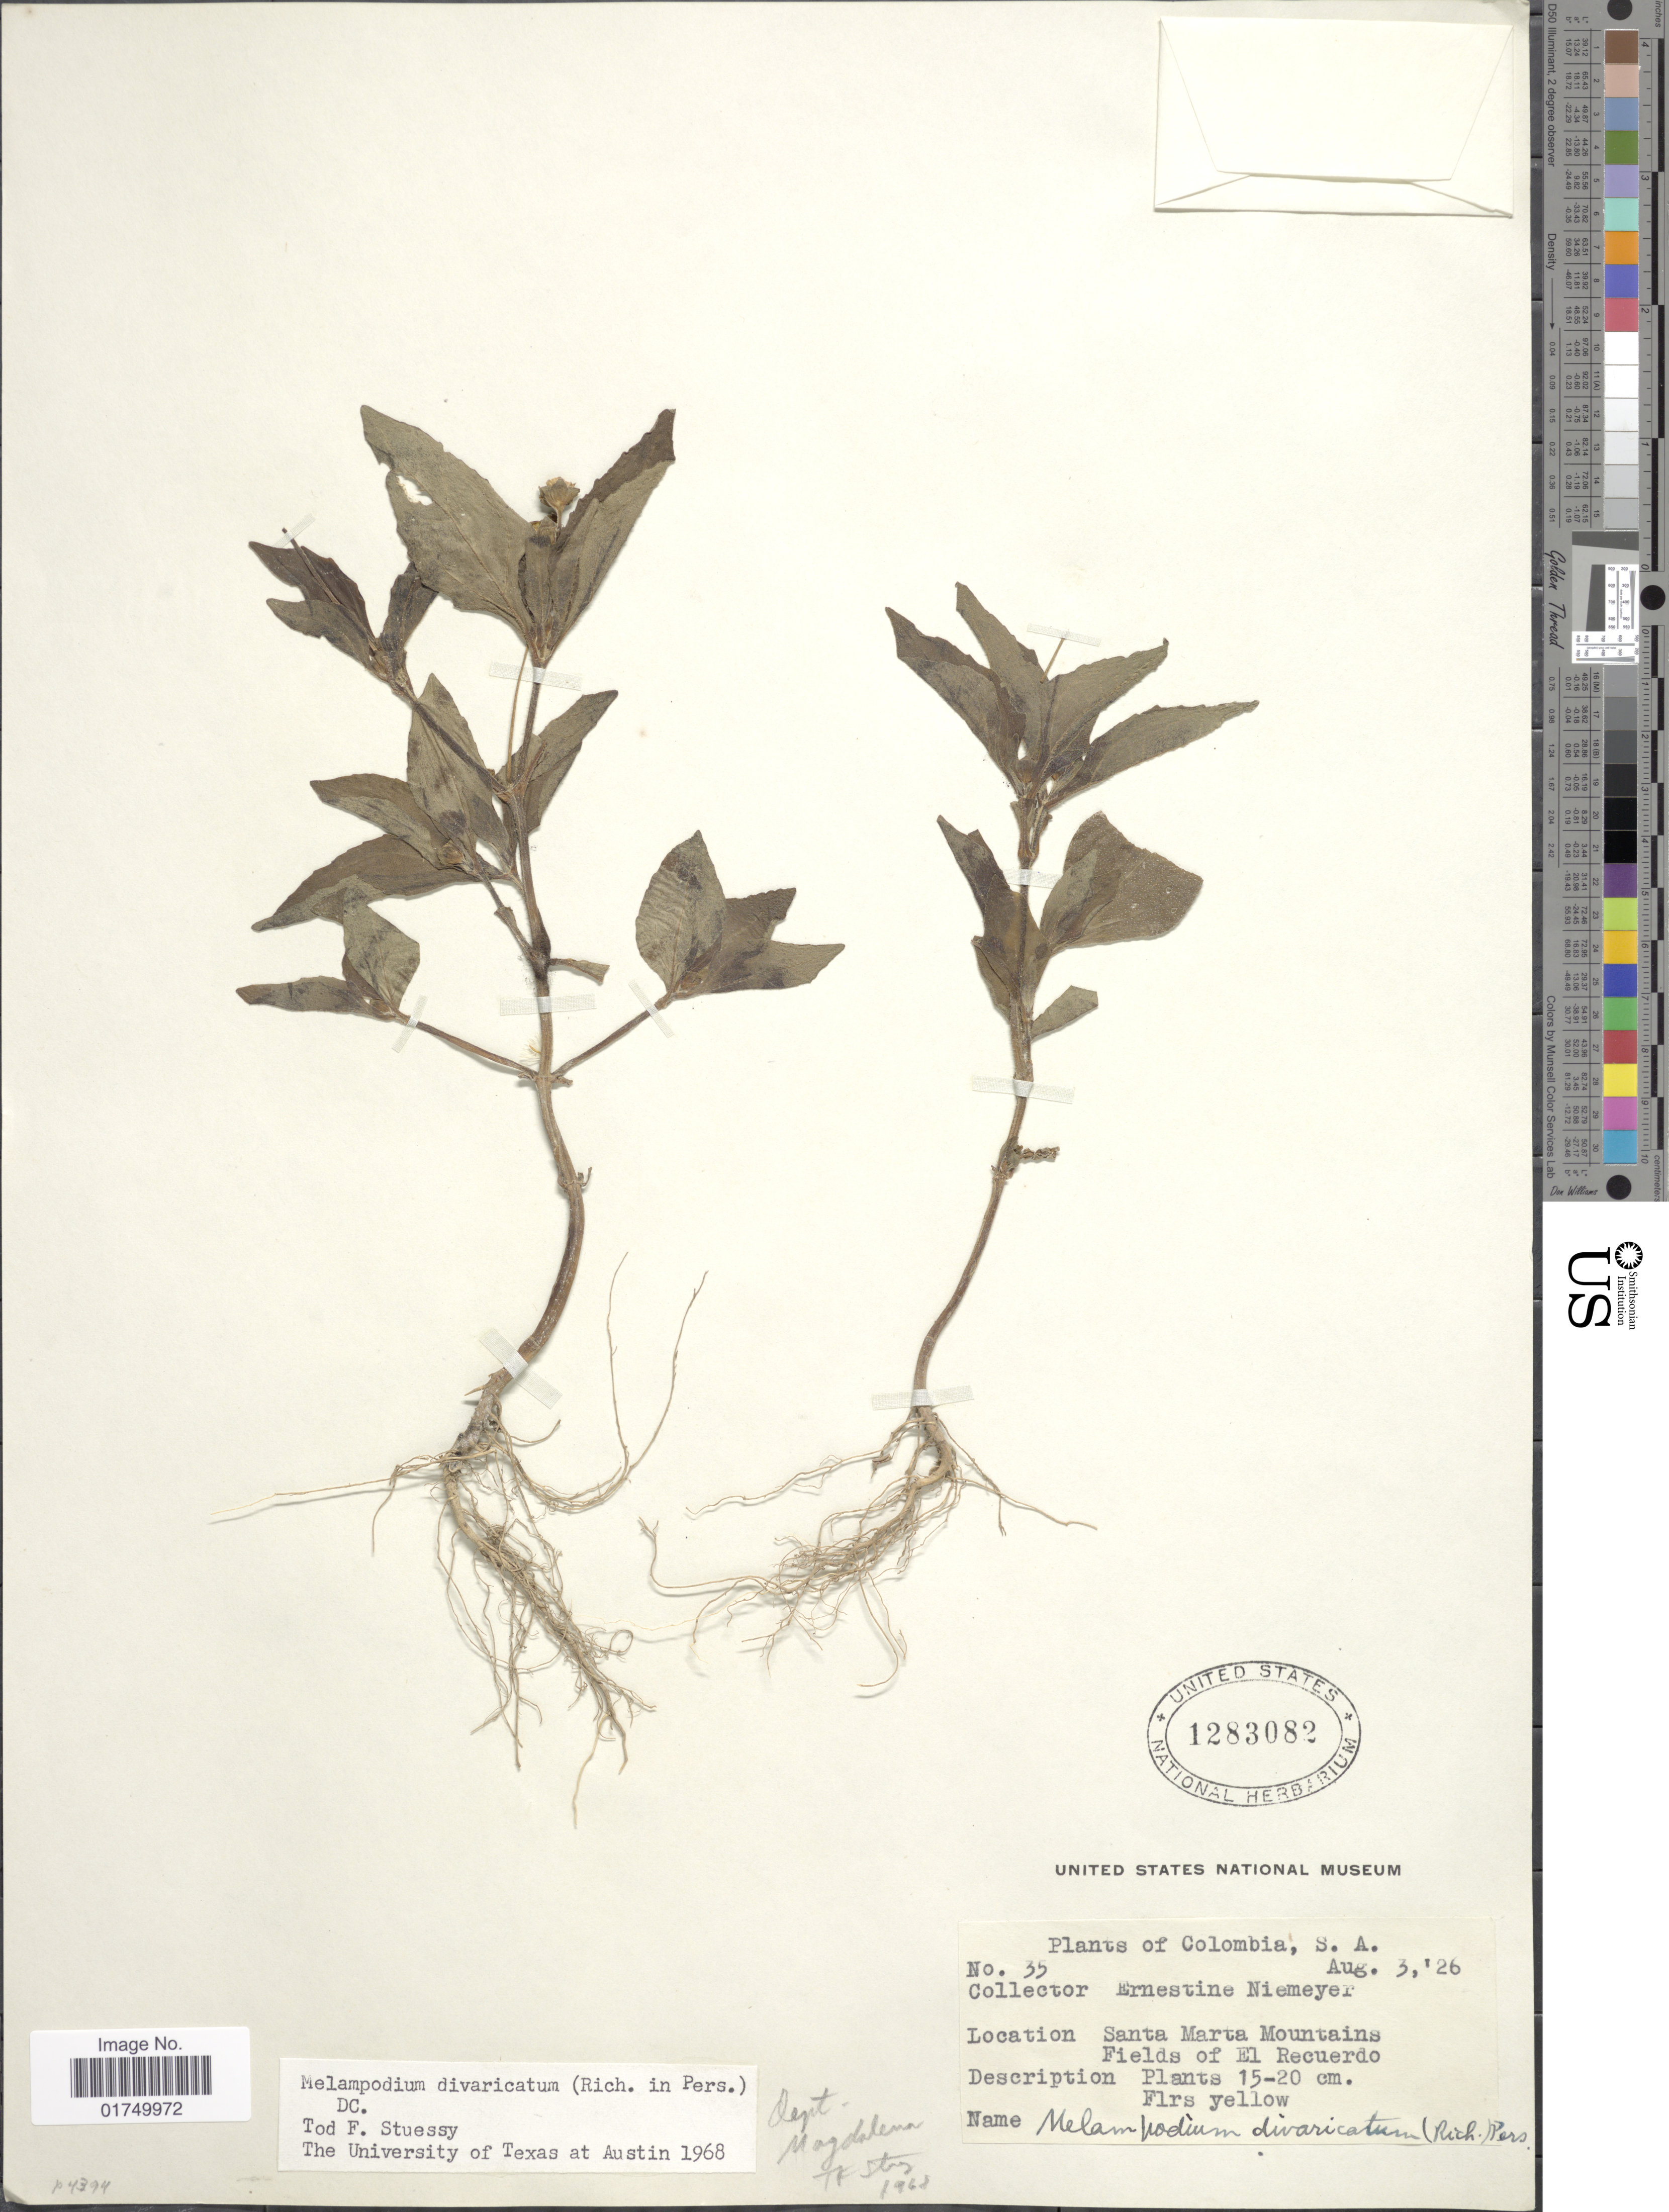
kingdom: Plantae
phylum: Tracheophyta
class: Magnoliopsida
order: Asterales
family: Asteraceae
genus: Melampodium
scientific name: Melampodium divaricatum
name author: (Rich.) DC.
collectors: E. H. Niemeyer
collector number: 35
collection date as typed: Transcribed d/m/y: 3/8/26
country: Colombia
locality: Colombia, S.A. Santa Marta Mountains. Fields of El Recuerdo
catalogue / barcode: US 1283082